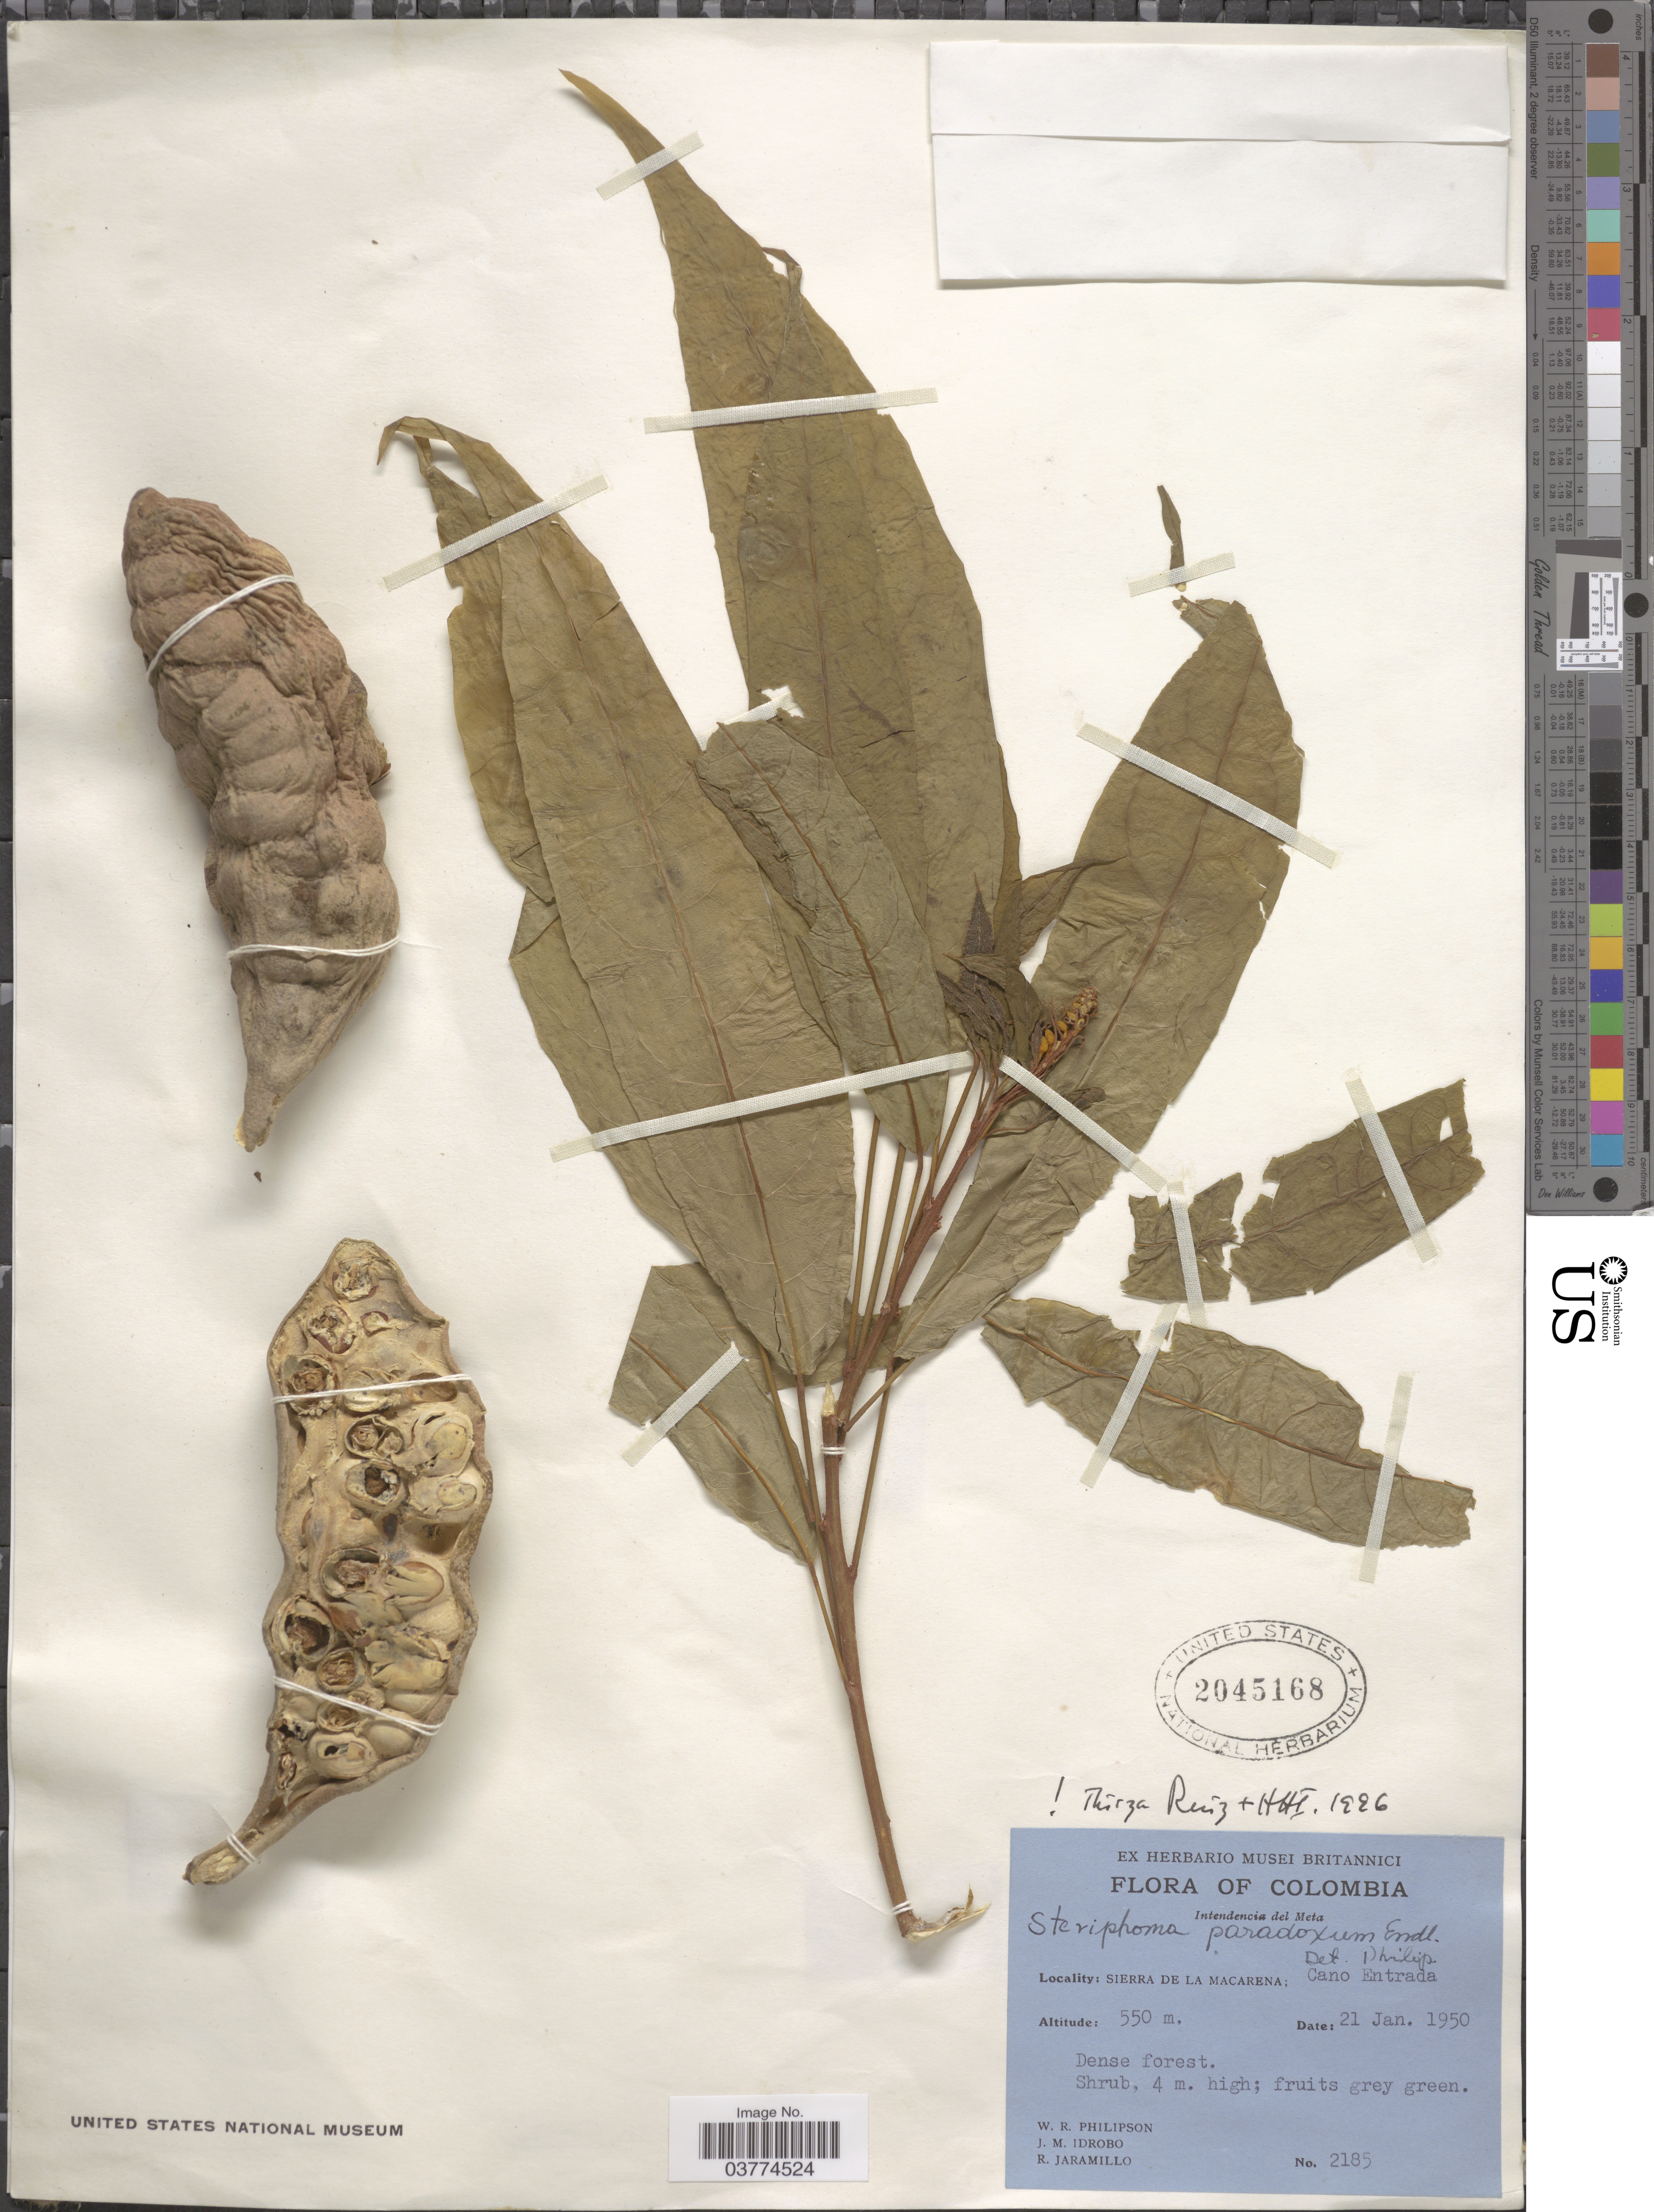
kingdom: Plantae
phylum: Tracheophyta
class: Magnoliopsida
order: Brassicales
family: Capparaceae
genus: Steriphoma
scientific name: Steriphoma paradoxum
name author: (Jacq.) Endl.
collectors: W. R. Philipson, J. M. Idrobo & R. Jaramillo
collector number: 2185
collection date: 1950-01-21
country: Colombia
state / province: Meta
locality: Intendencia del Meta. Sierra de La Macarena; Cano Entrada.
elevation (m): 550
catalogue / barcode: US 2045168